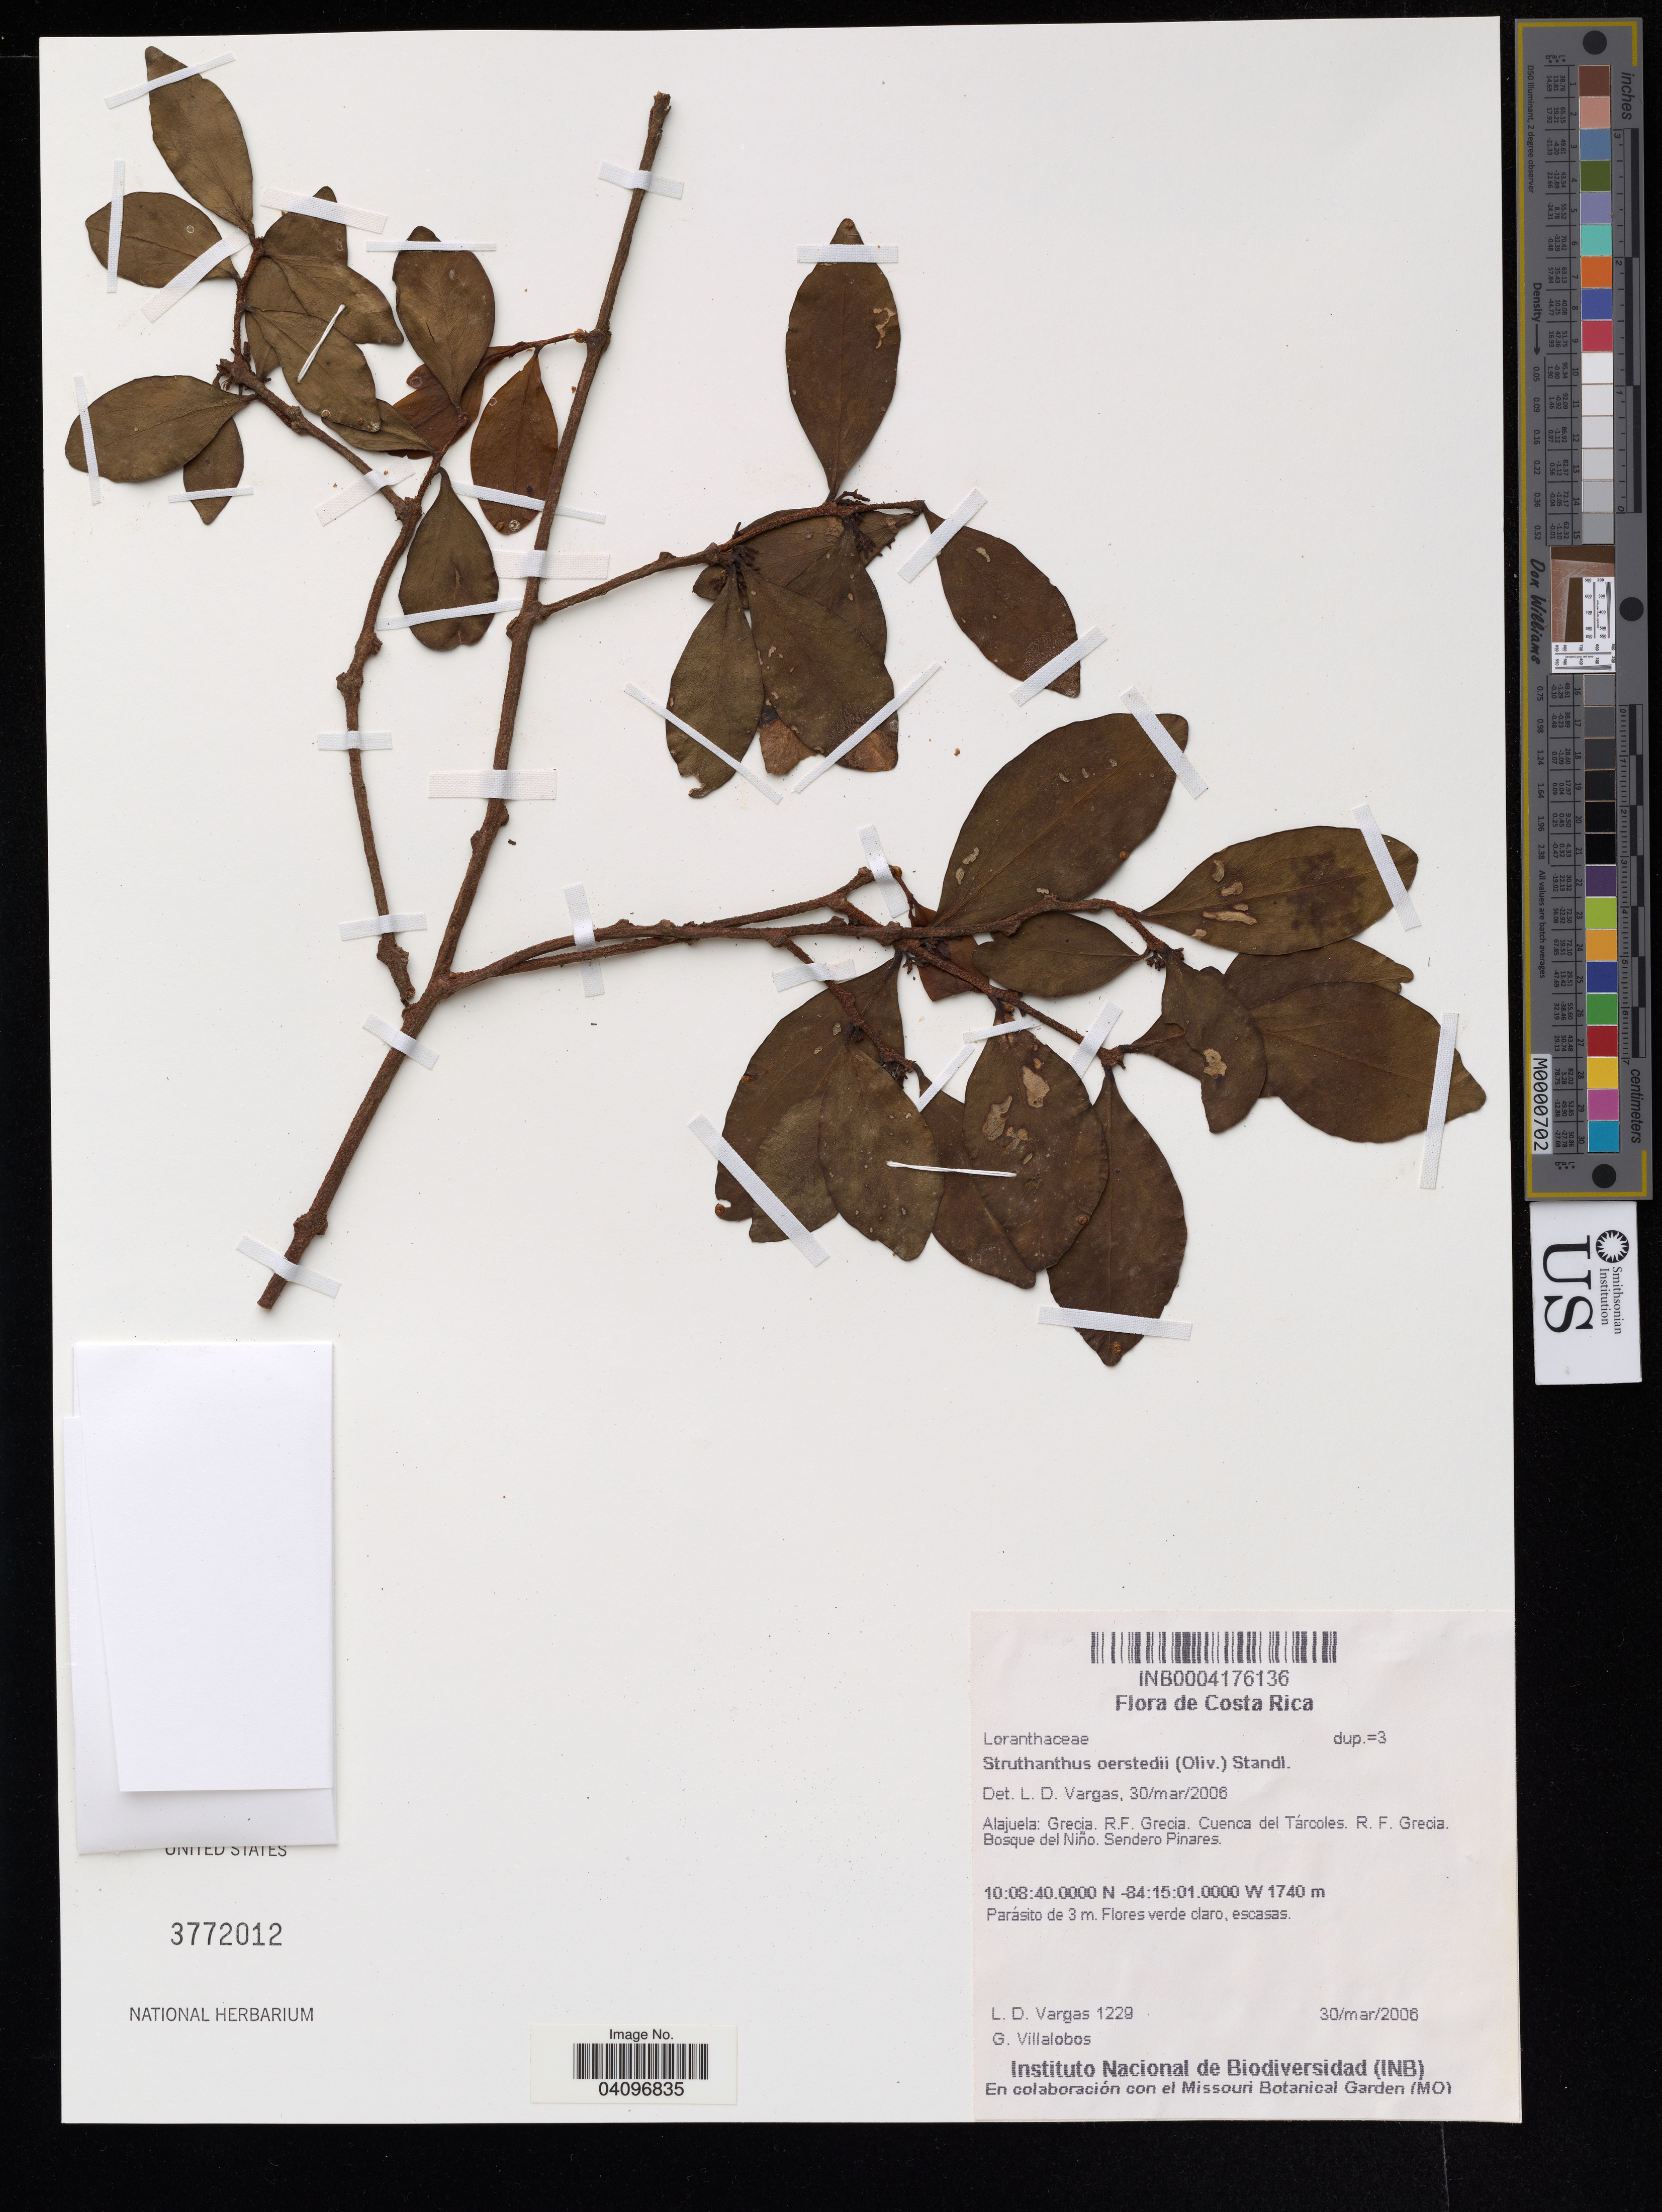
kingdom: Plantae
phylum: Tracheophyta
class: Magnoliopsida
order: Santalales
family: Loranthaceae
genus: Struthanthus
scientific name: Struthanthus oerstedii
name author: Standl.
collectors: L. Vargas & G. Villalobos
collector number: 1229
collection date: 2006-03-30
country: Costa Rica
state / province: Alajuela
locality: Grecia. R. F. Grecia. Cuenca del Tárcoles. R. F. Grecia. Bosque del Niño Pinares.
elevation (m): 1740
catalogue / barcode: US 3772012